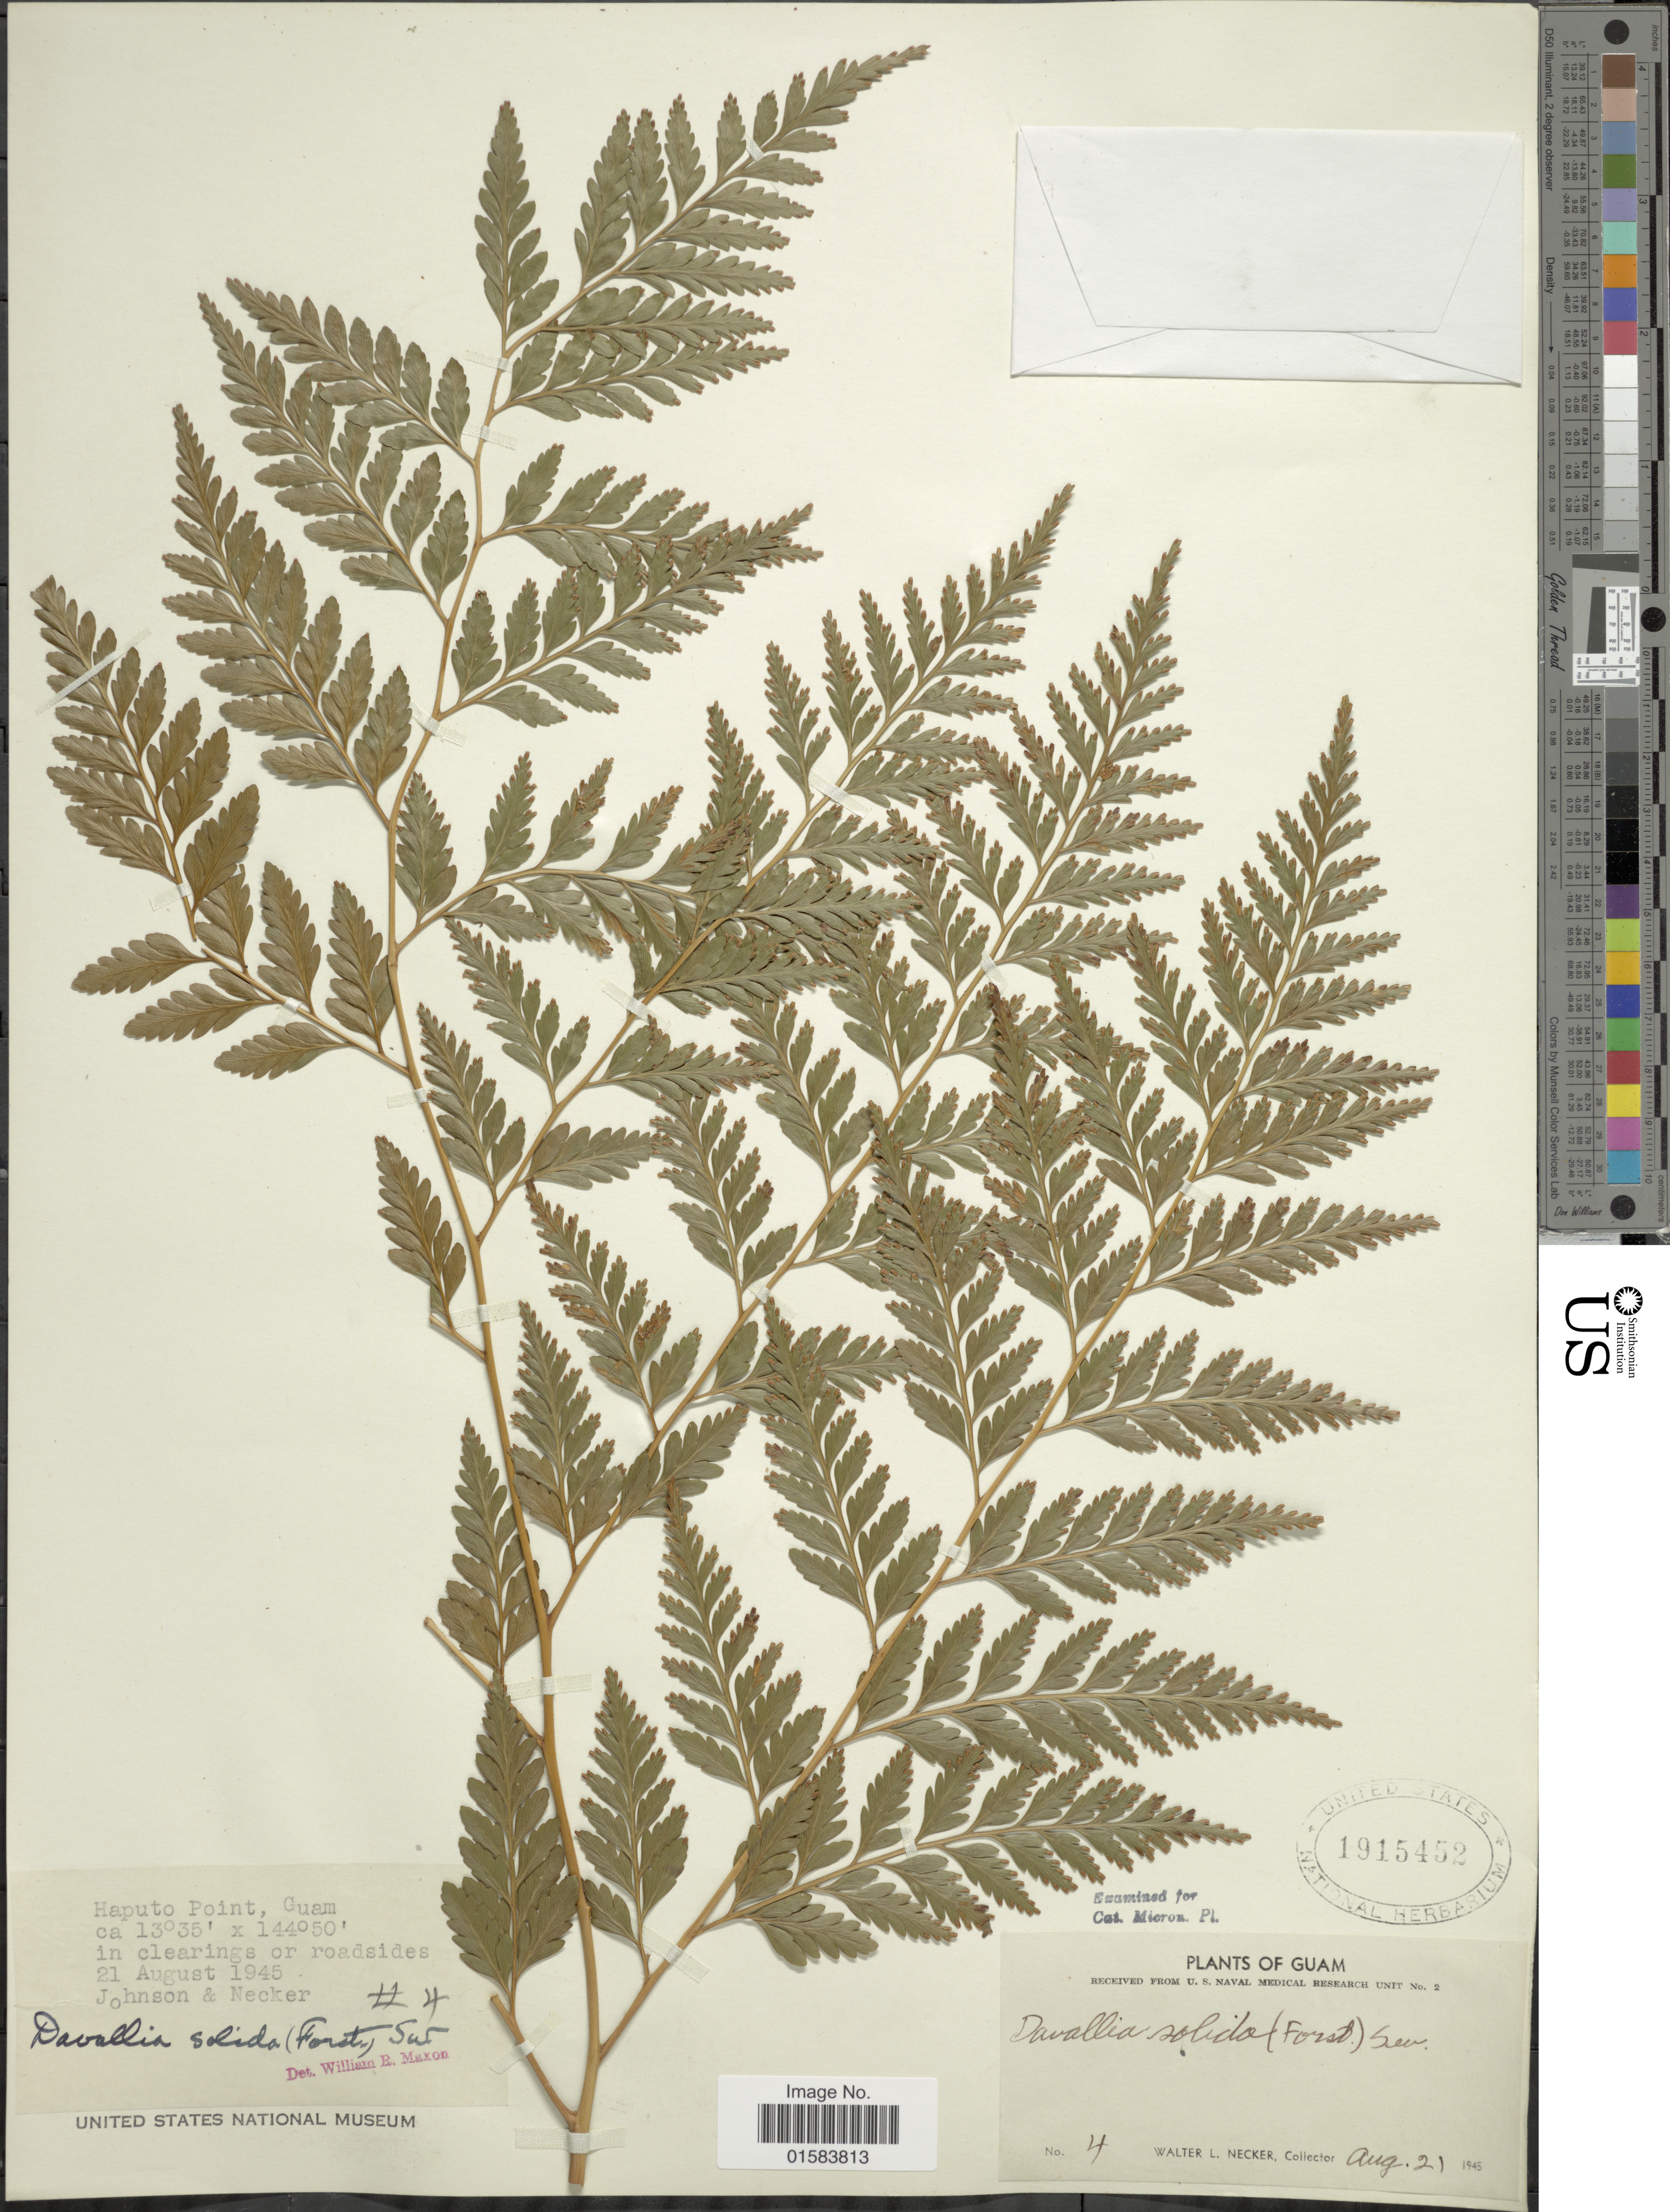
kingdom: Plantae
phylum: Tracheophyta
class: Polypodiopsida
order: Polypodiales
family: Davalliaceae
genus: Davallia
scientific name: Davallia solida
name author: (G. Forst.) Sw.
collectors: W. L. Necker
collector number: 4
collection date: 1945-08-21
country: Guam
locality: Haputo Point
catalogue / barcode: US 1915452